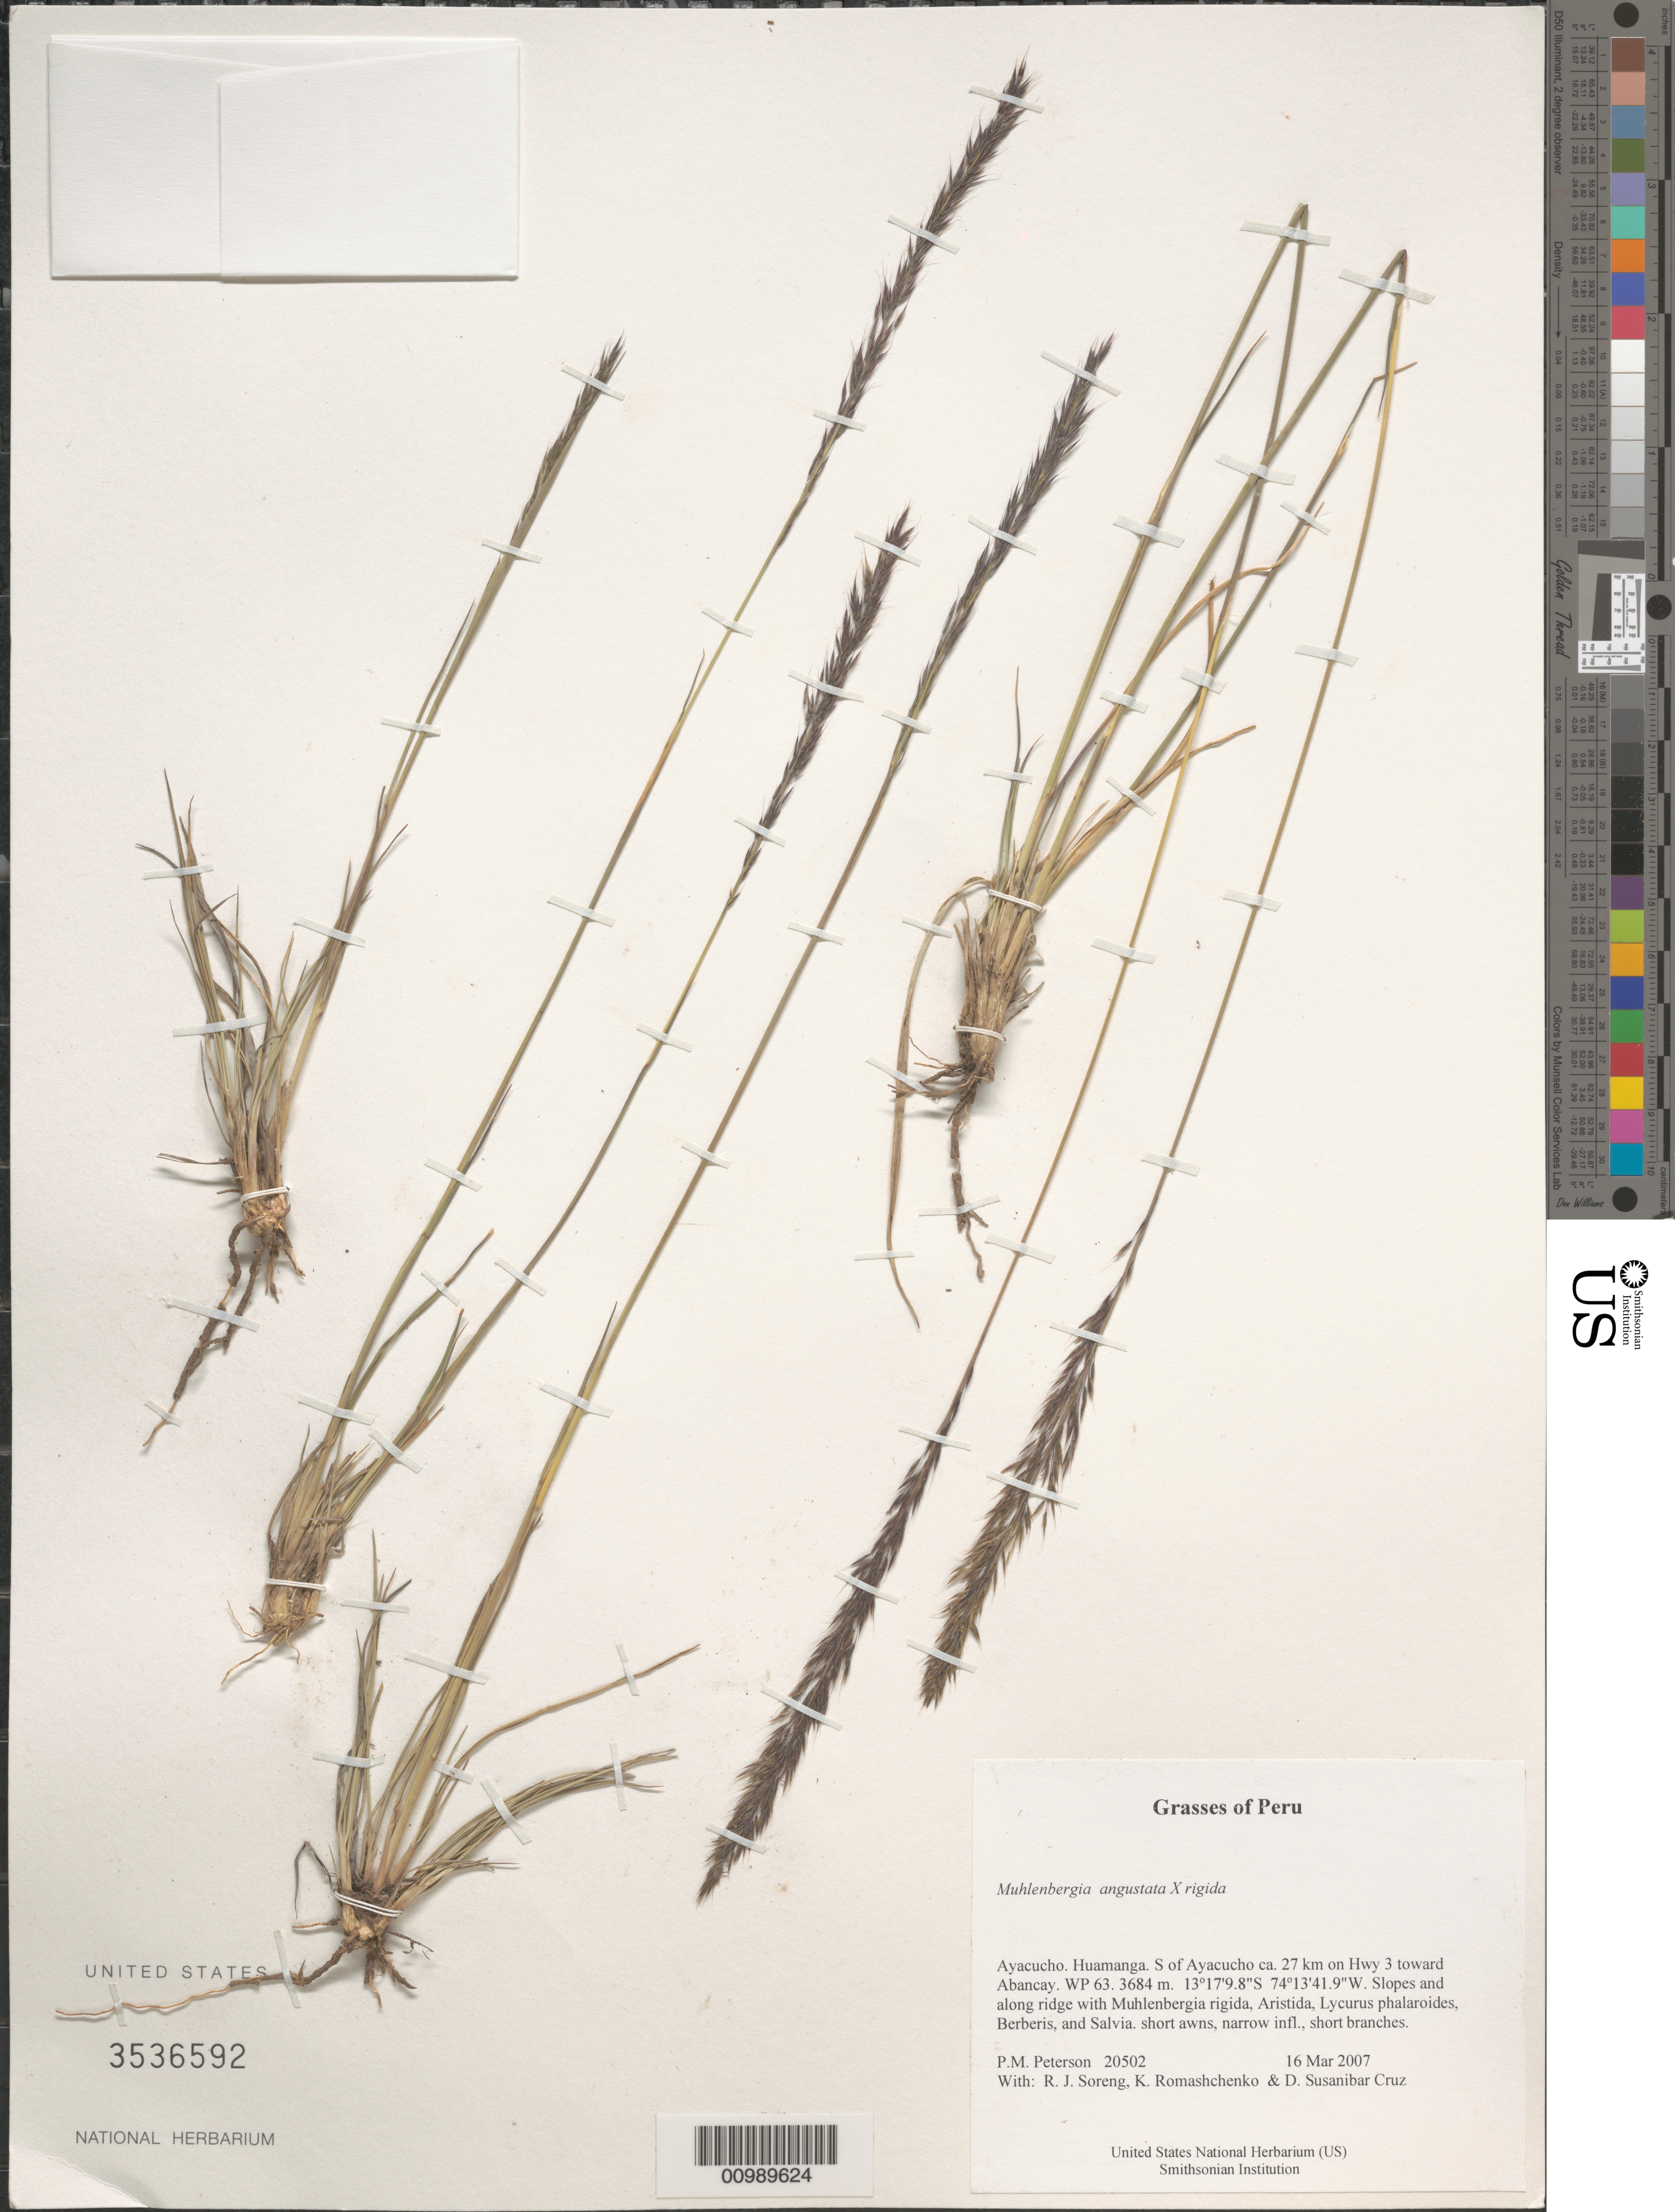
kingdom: Plantae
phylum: Tracheophyta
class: Liliopsida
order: Poales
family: Poaceae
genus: Muhlenbergia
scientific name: Muhlenbergia coerulea x M. rigida (Kunth) Kunth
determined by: Peterson, Paul M., (BOT), Smithsonian Institution - National Museum of Natural History (UNITED STATES)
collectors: P. M. Peterson, R. J. Soreng, K. Romashchenko & D. Susanibar Cruz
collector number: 20502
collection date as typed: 16 Mar 2007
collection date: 2007-03-16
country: Peru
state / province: Ayacucho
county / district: Huamanga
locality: S of Ayacucho ca. 27 km on Hwy 3 toward Abancay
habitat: Slopes and along ridge with Muhlenbergia rigida, Aristida, Lycurus phalaroides, Berberis, and Salvia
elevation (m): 3684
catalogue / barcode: US 3536592